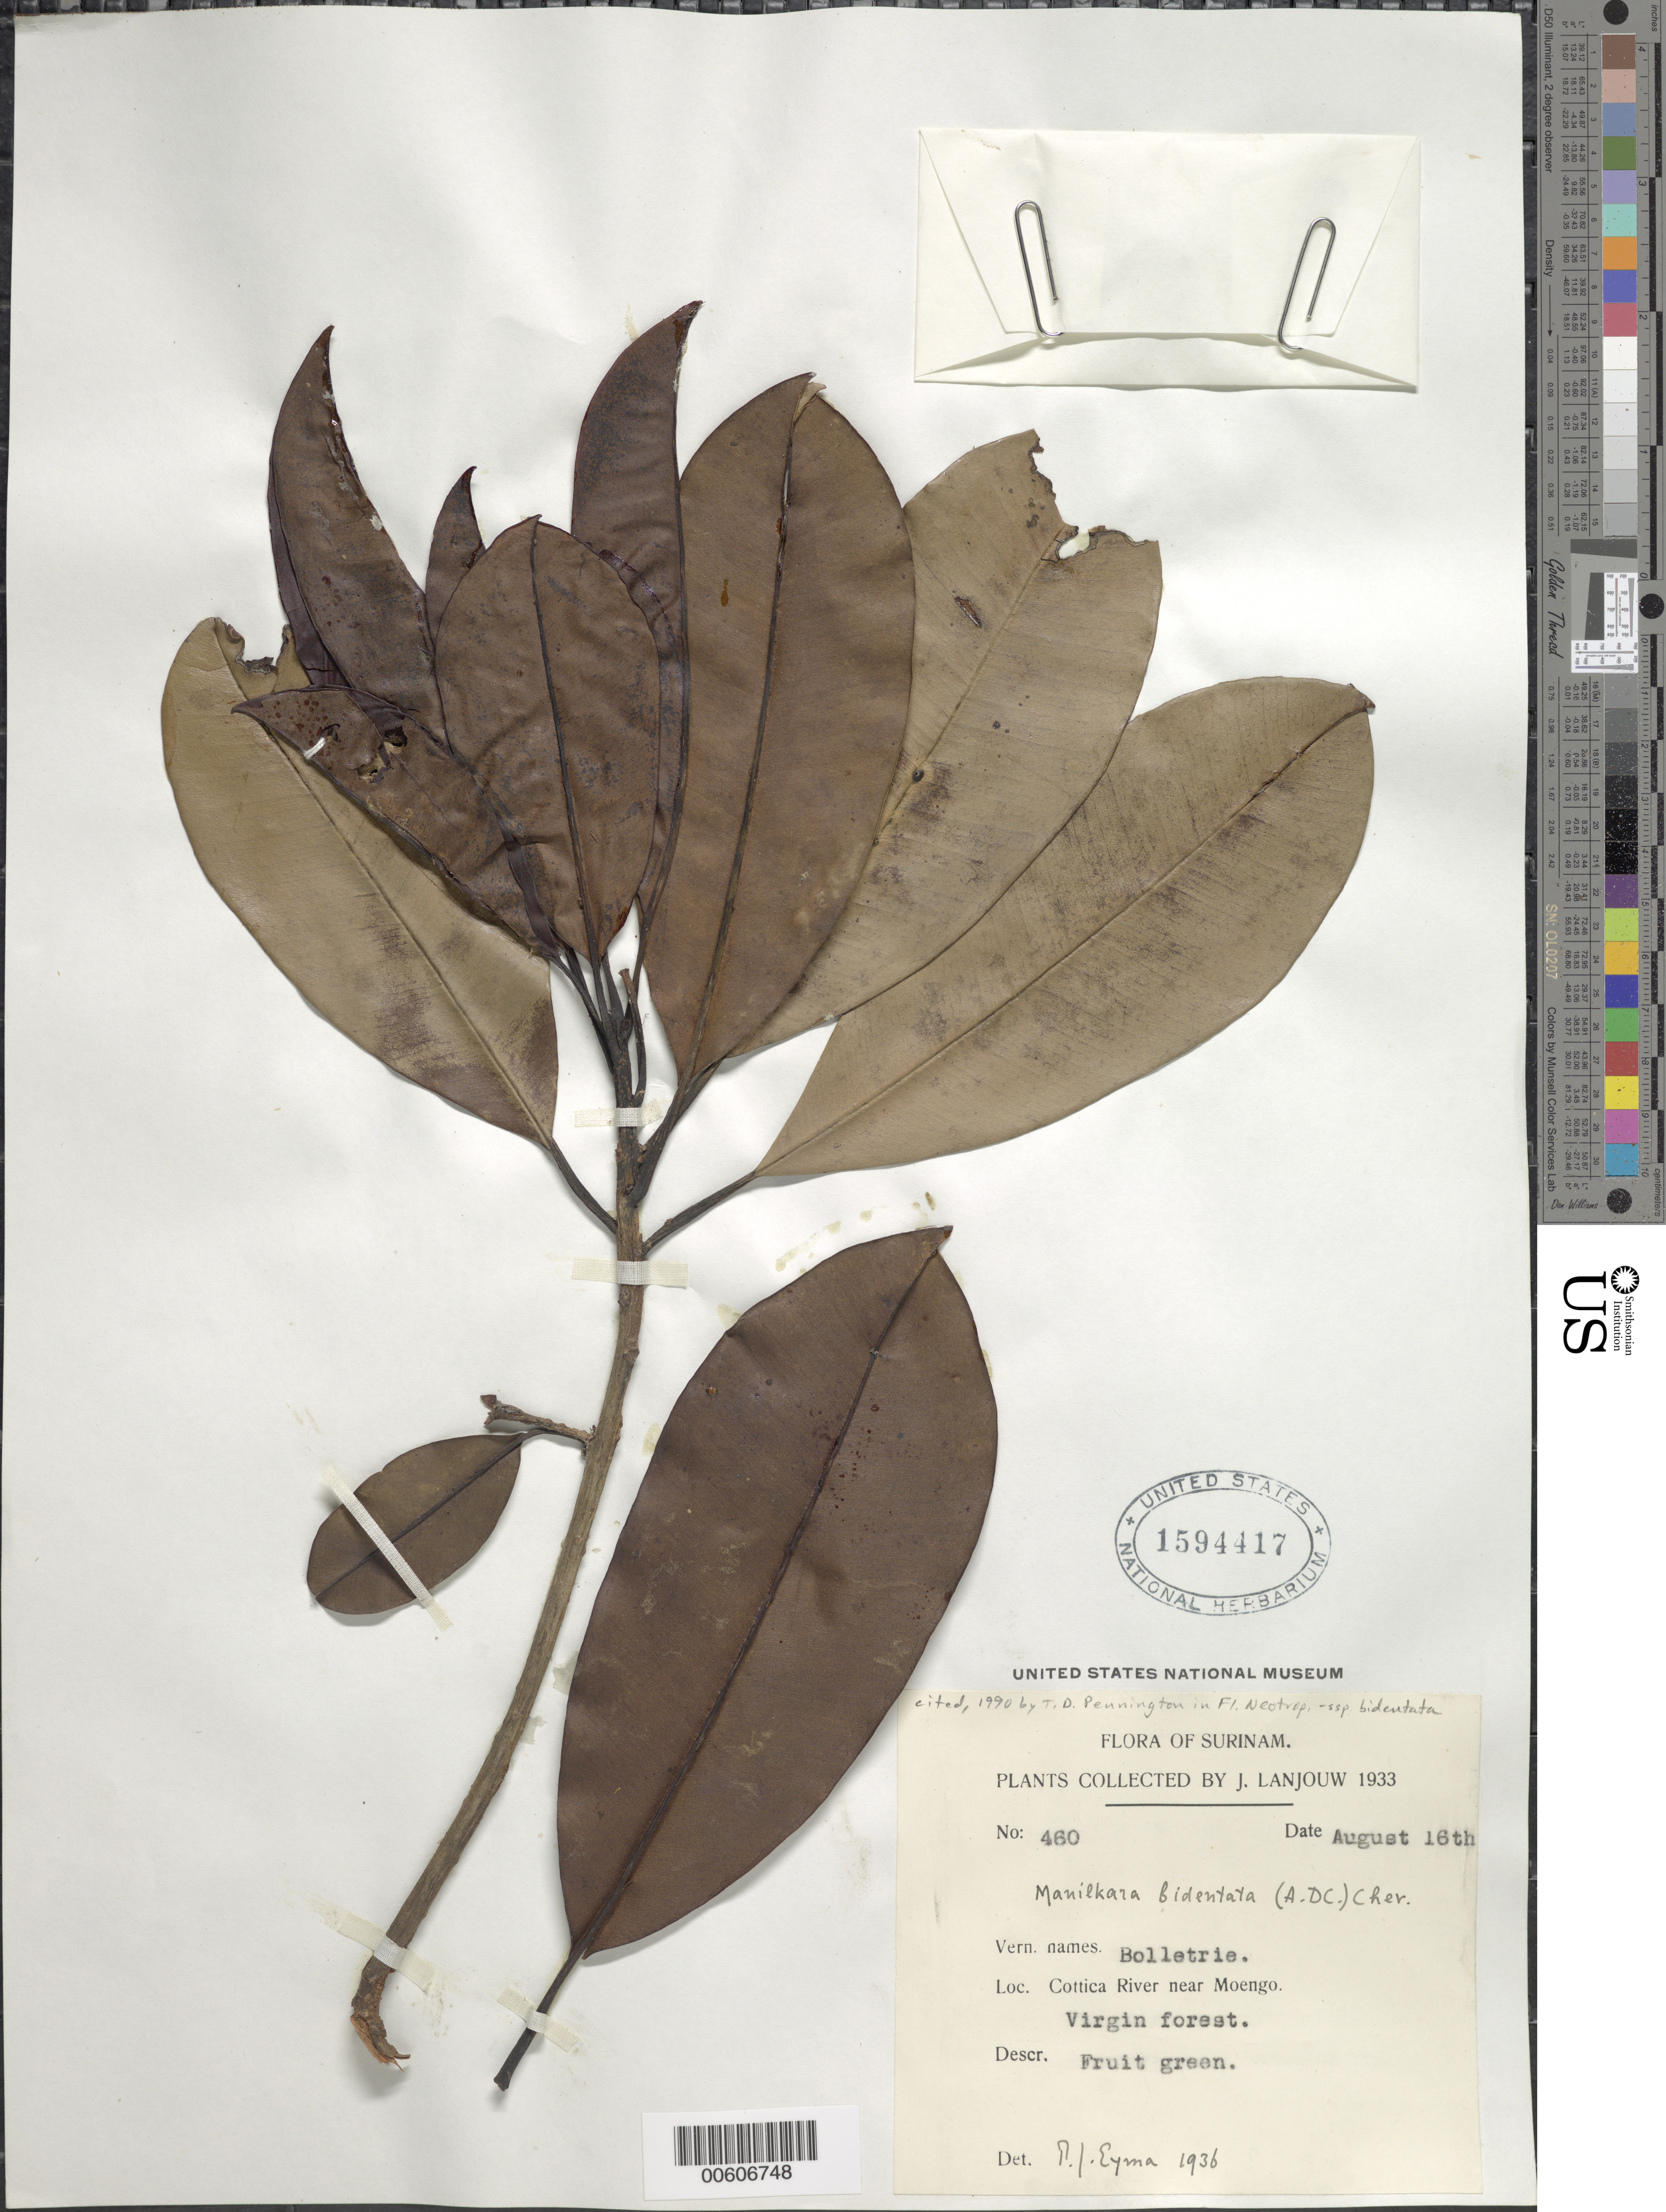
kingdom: Plantae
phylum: Tracheophyta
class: Magnoliopsida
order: Ericales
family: Sapotaceae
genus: Manilkara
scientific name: Manilkara bidentata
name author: (A. DC.) A. Chev.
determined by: Pennington, T. D., (K)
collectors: J. Lanjouw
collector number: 460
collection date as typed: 16-Aug-33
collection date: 1933-08-16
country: Suriname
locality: Cottica R., vic. of Moenga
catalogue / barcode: US 1594417